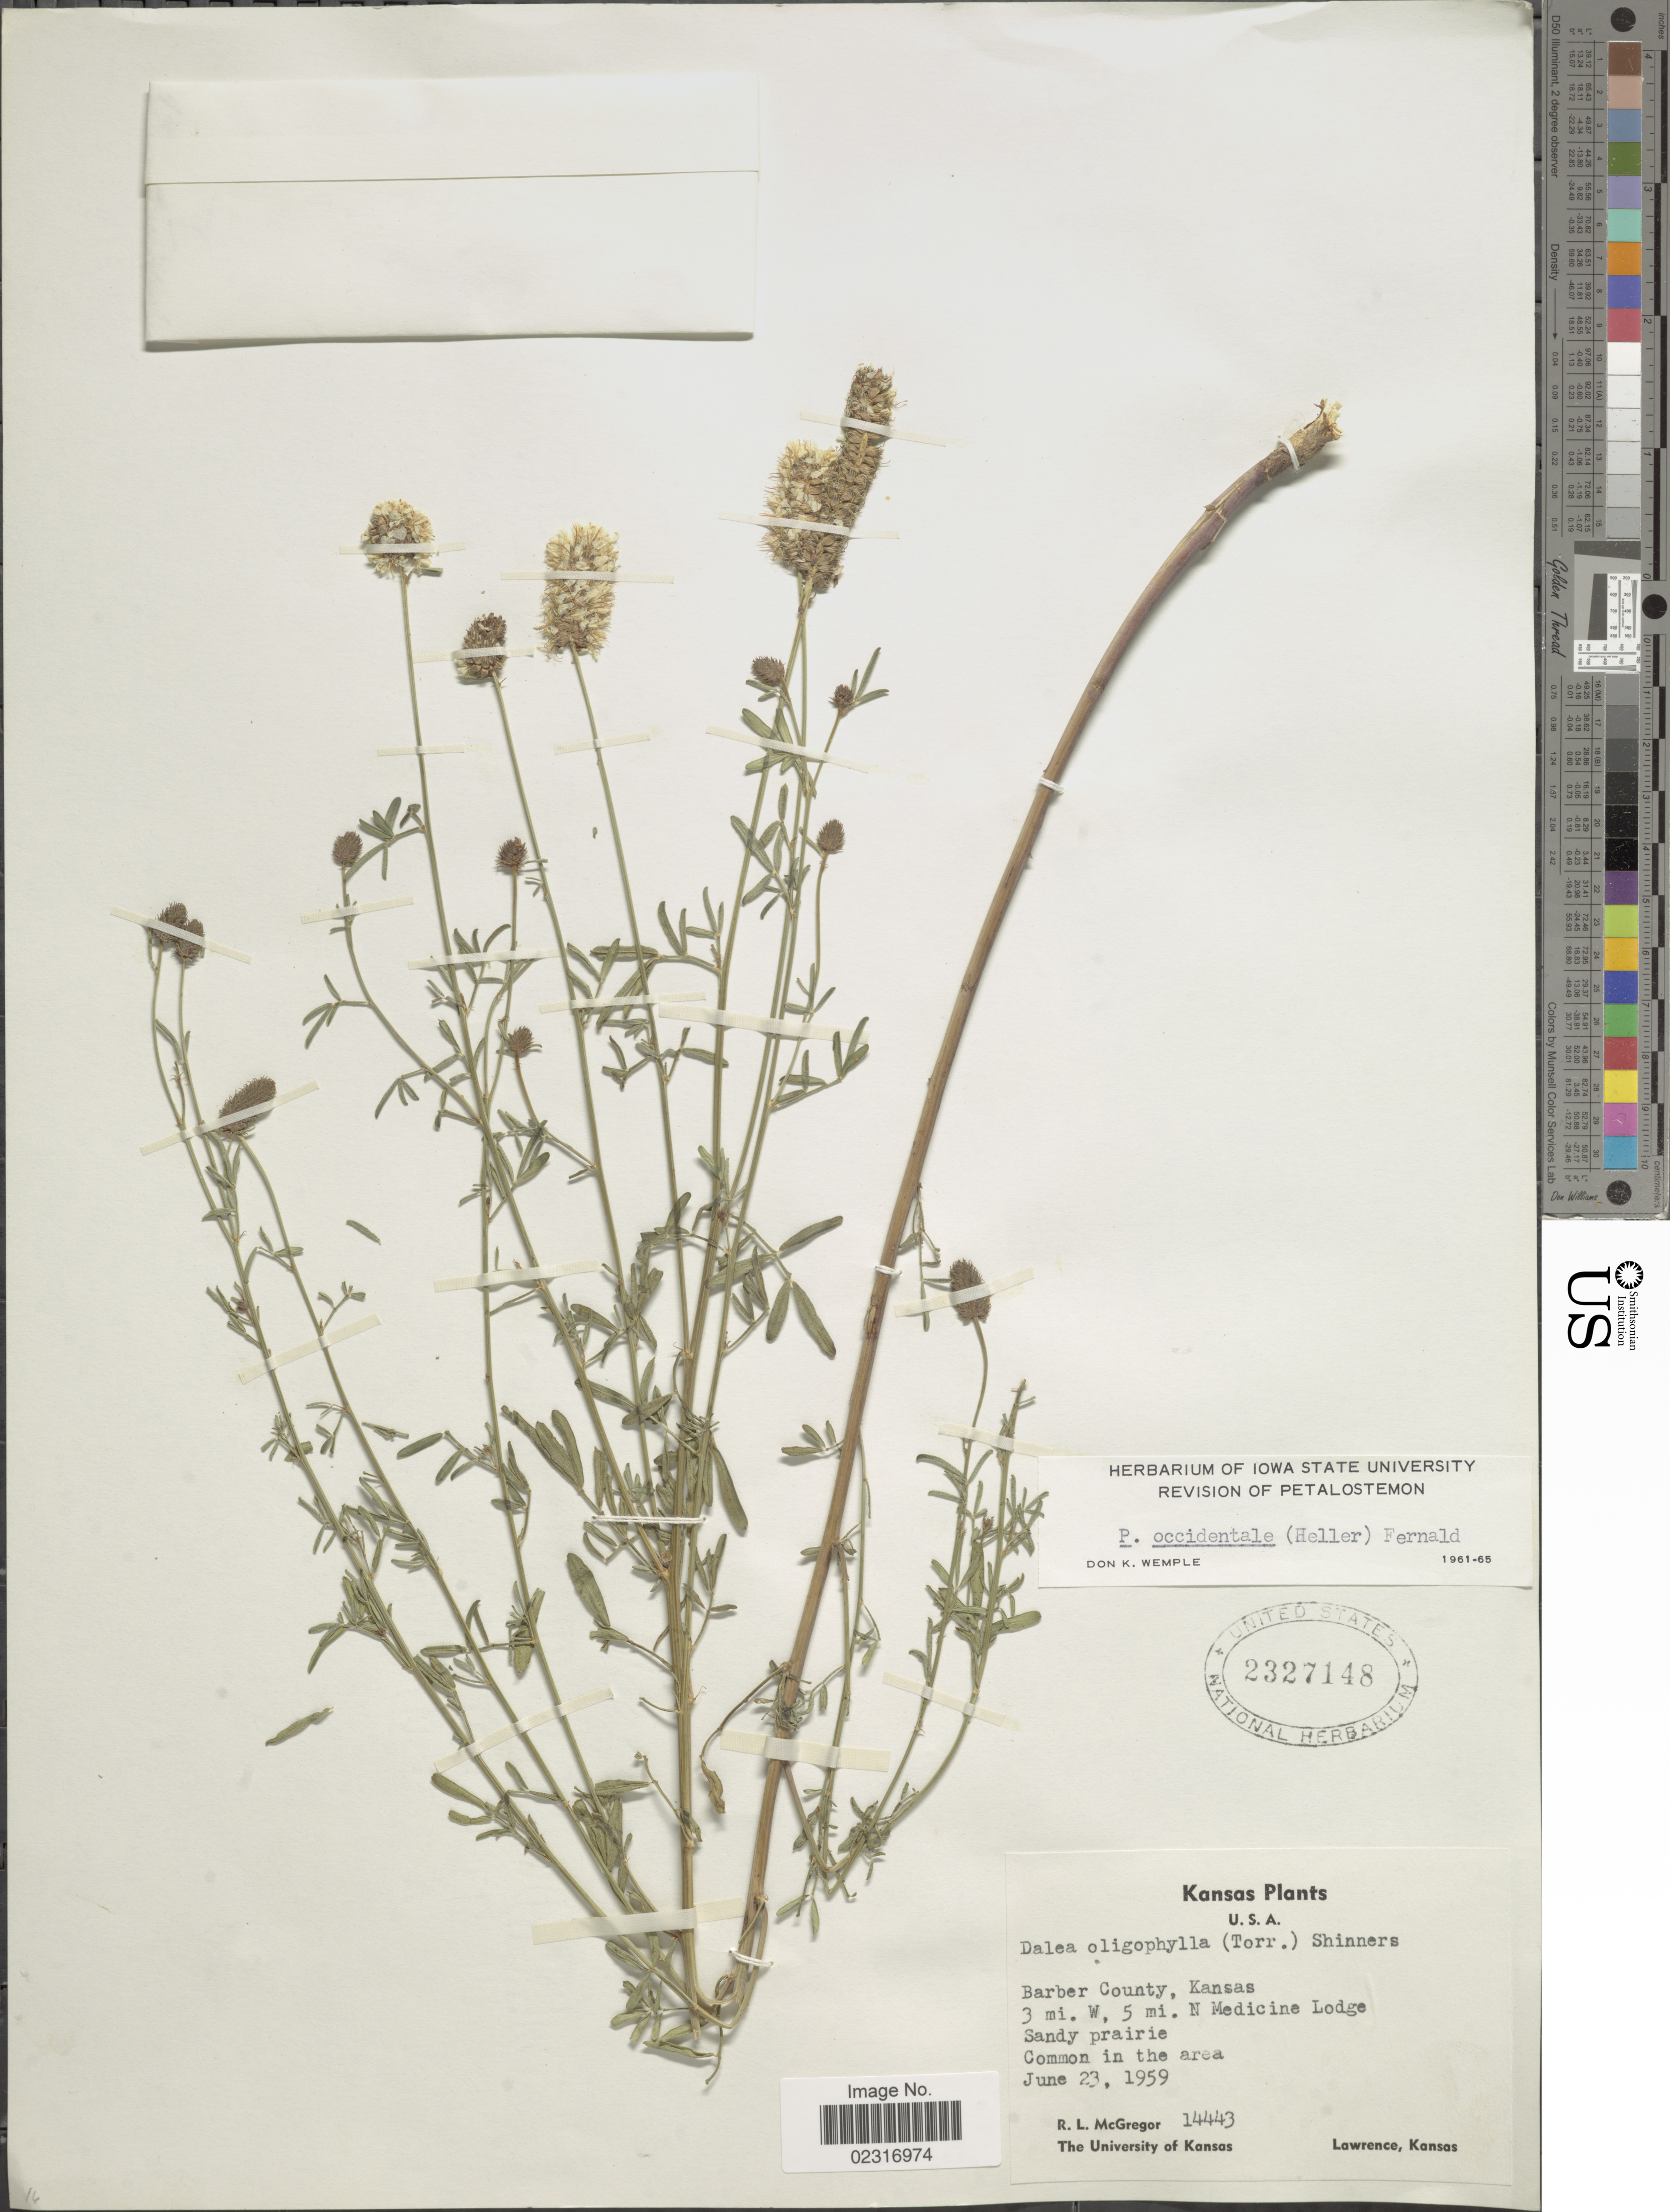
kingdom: Plantae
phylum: Tracheophyta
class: Magnoliopsida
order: Fabales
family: Fabaceae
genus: Dalea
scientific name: Dalea candida var. oligophylla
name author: (Torr) Shinners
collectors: R. McGregor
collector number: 14443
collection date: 1959-06-23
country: United States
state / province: Kansas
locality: U.S.A. Barber County. 3 mi. W. 5 mi. N, Medicine Lodge.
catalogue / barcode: US 2327148